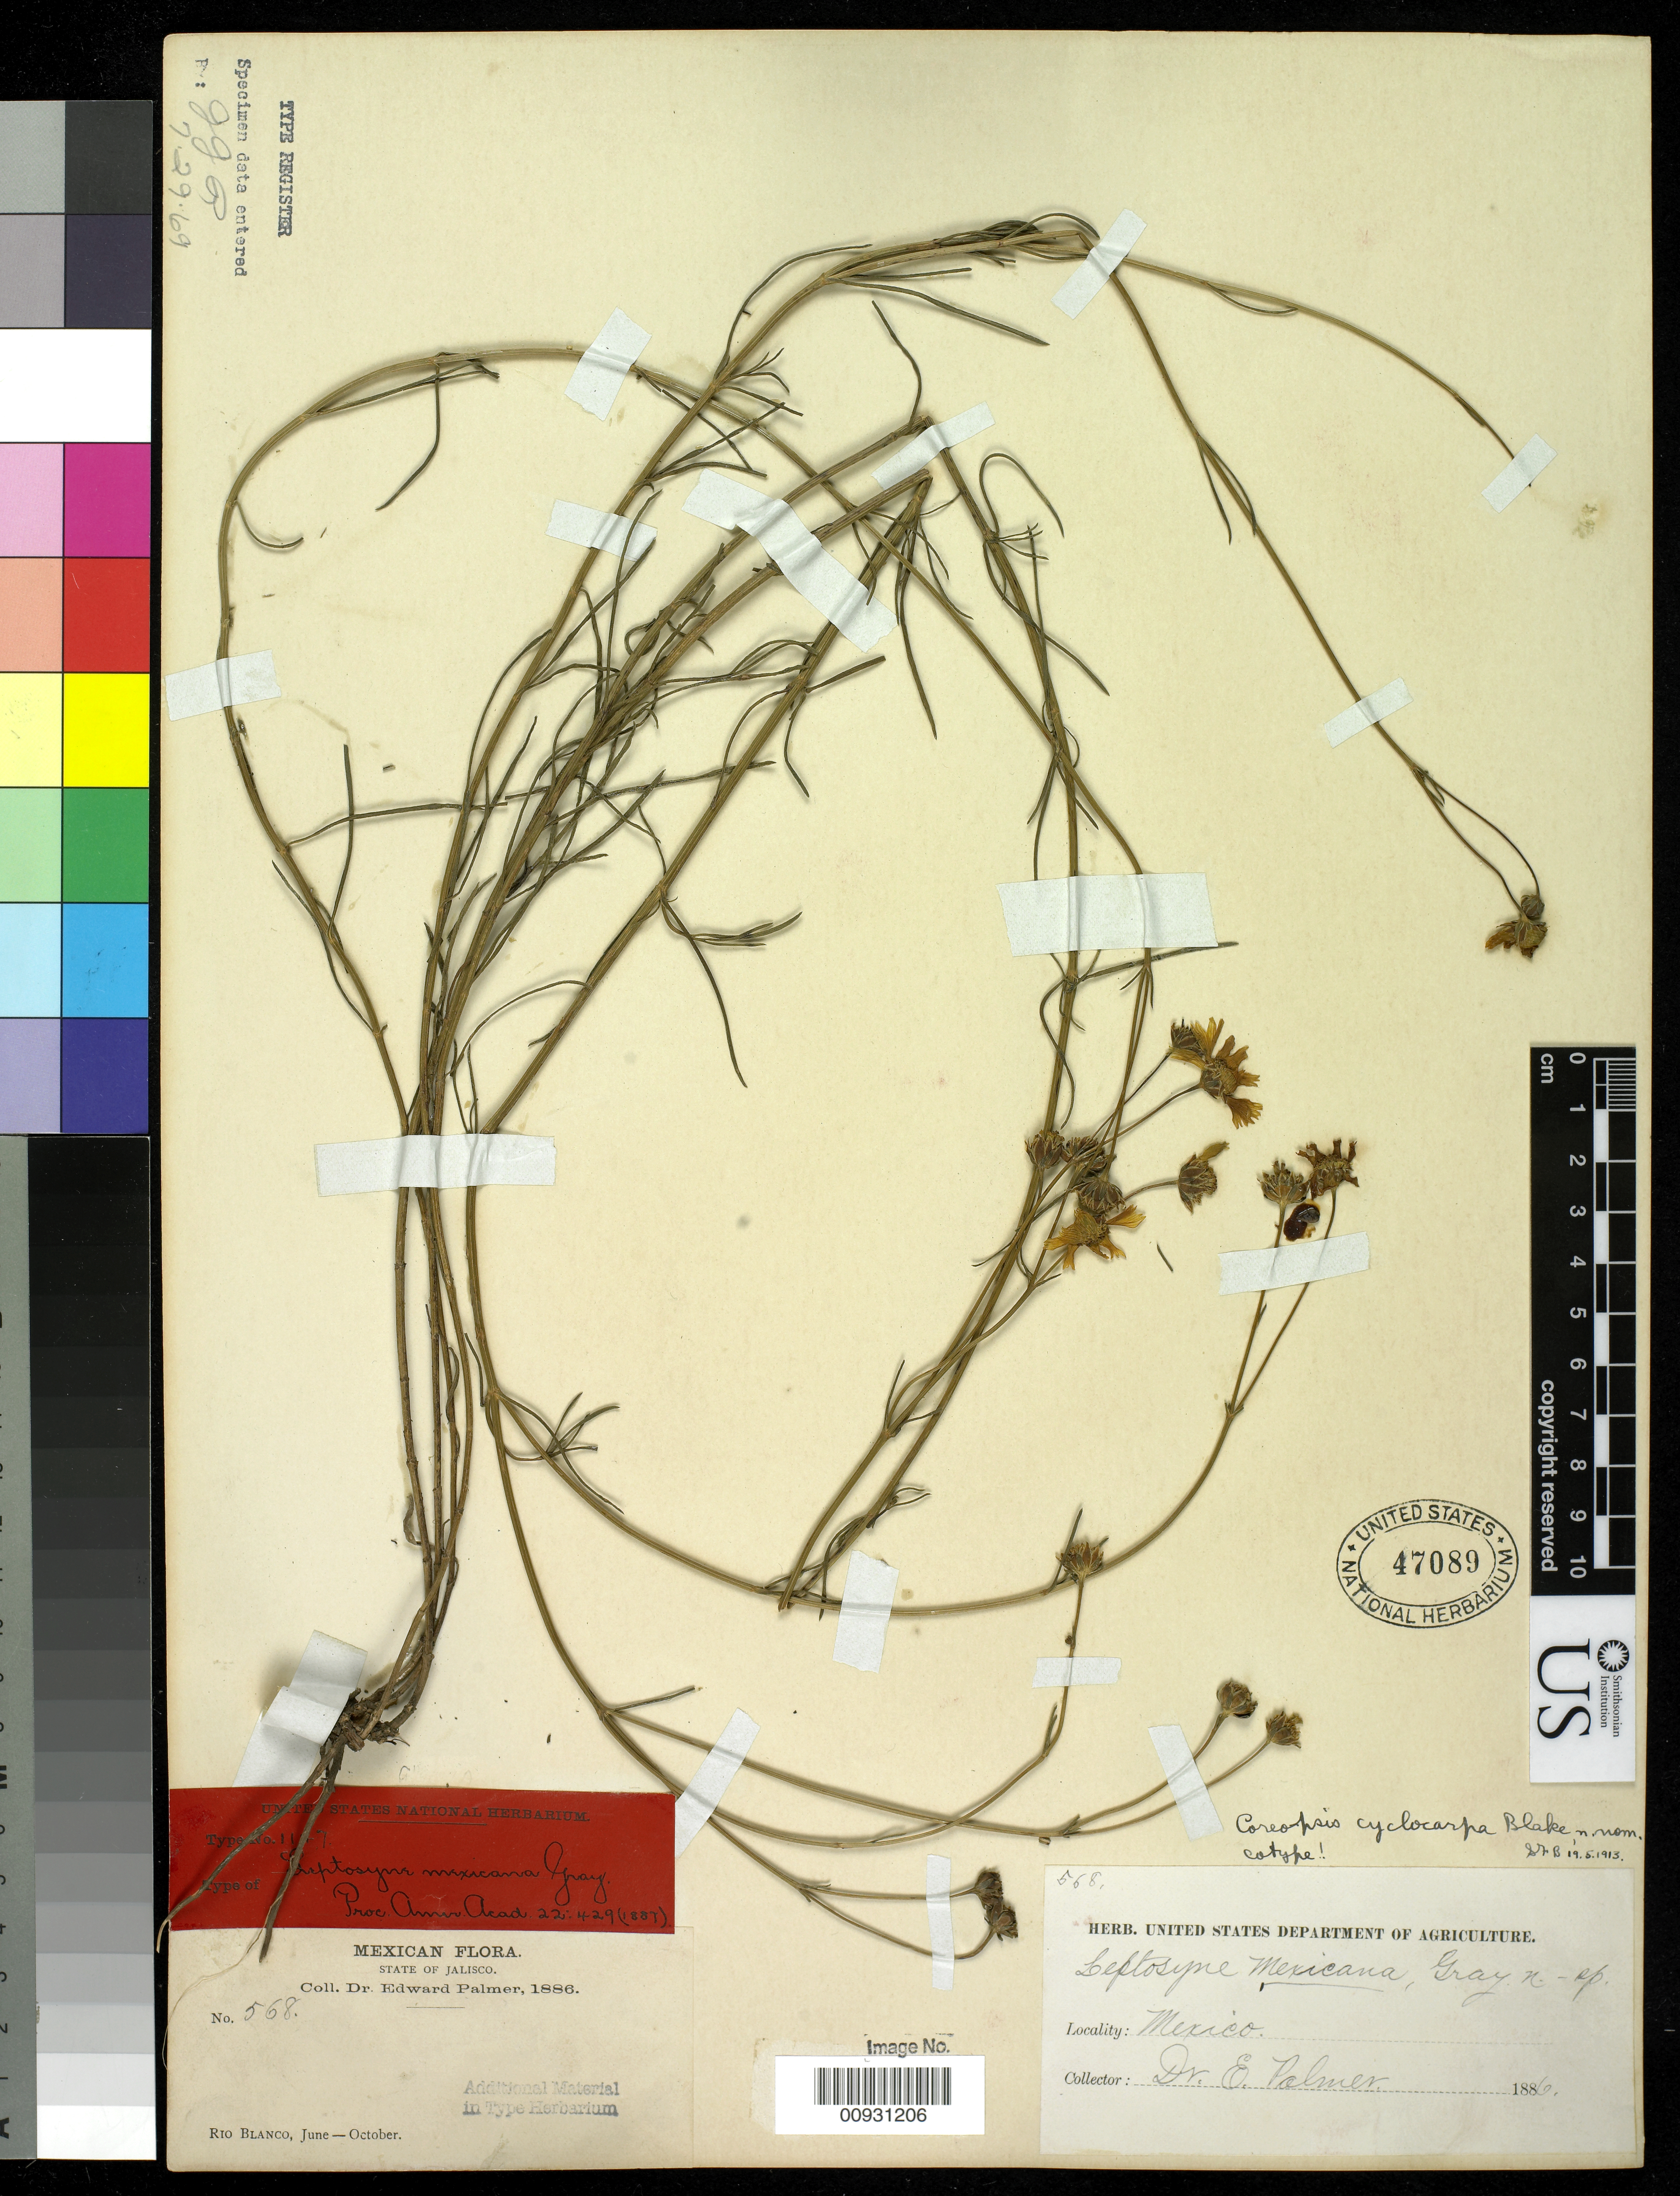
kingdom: Plantae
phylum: Tracheophyta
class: Magnoliopsida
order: Asterales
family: Asteraceae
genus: Leptosyne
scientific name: Leptosyne mexicana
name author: A. Gray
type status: Isotype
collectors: E. Palmer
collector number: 568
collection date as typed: Jun 1886 to -- Oct 1886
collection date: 1886-06/1886-10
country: Mexico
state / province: Jalisco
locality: Río Blanco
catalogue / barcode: US 47089